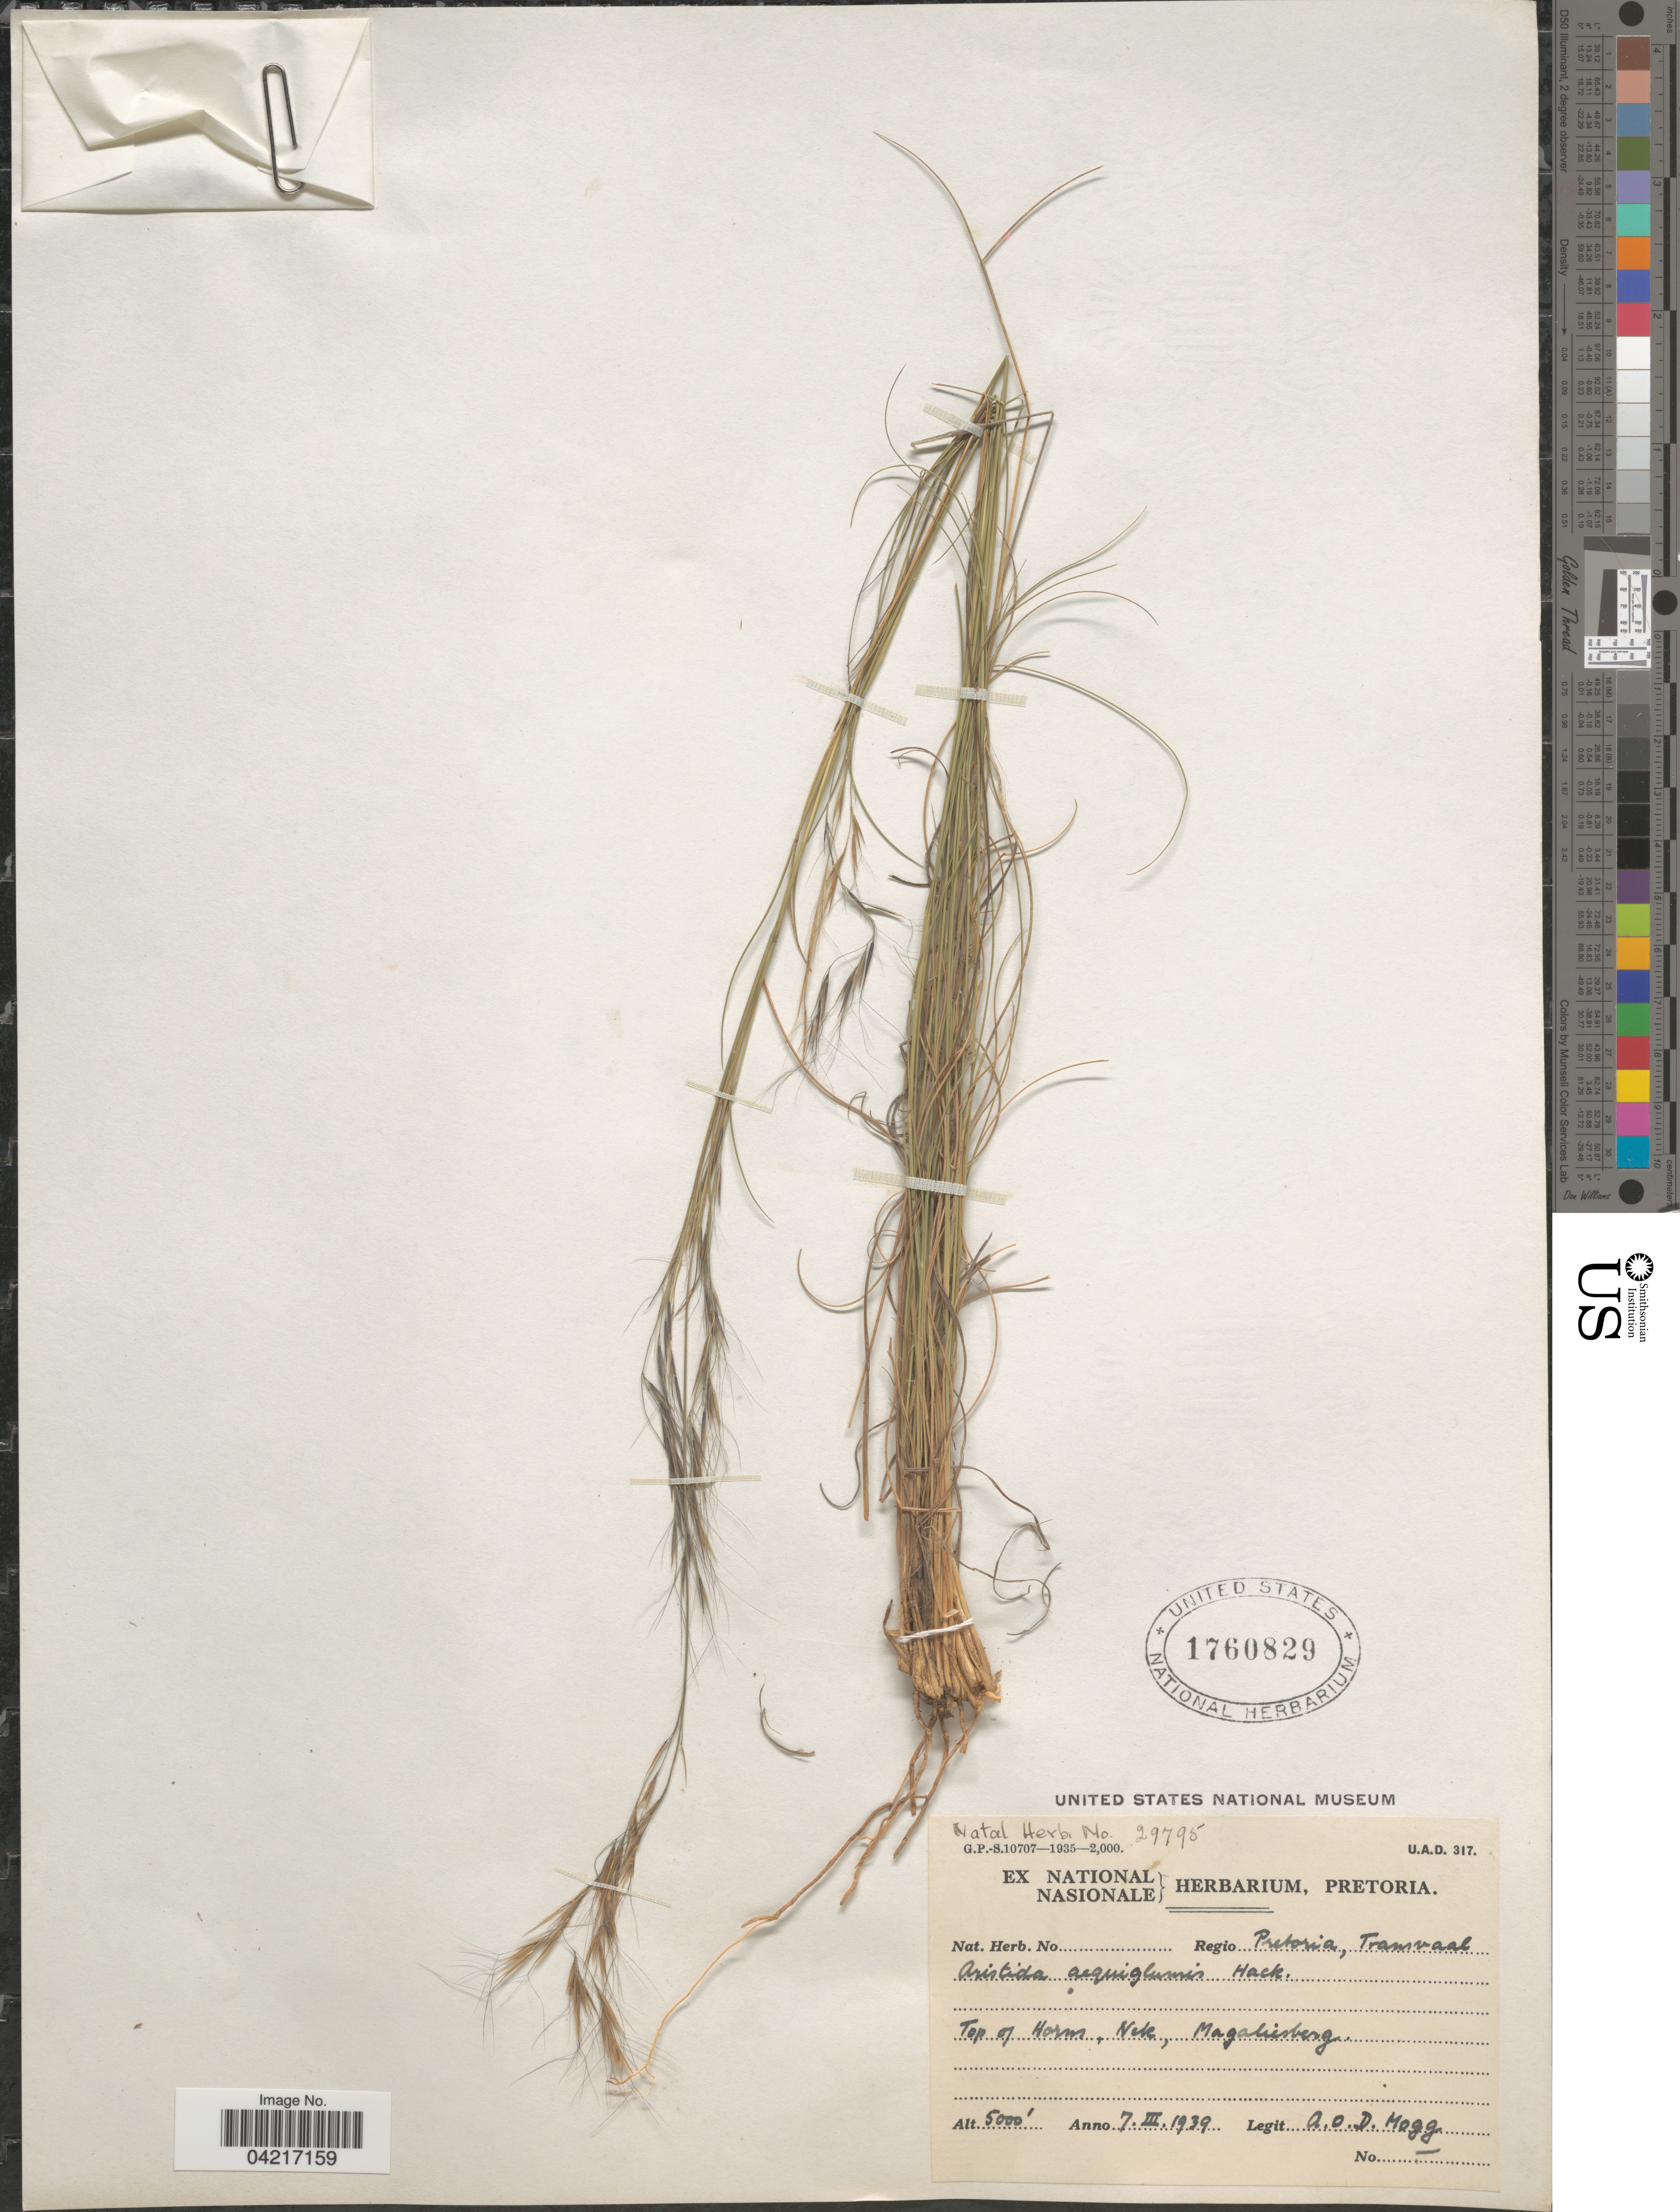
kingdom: Plantae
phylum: Tracheophyta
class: Liliopsida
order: Poales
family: Poaceae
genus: Aristida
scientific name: Aristida aequiglumis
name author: Hack. in Schinz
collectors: A. O. Mogg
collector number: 29795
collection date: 1939-03-07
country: South Africa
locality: Regio Pretoria, Transvaal. Top of Horns, Nek, Magaliesberg.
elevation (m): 1524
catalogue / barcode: US 1760829